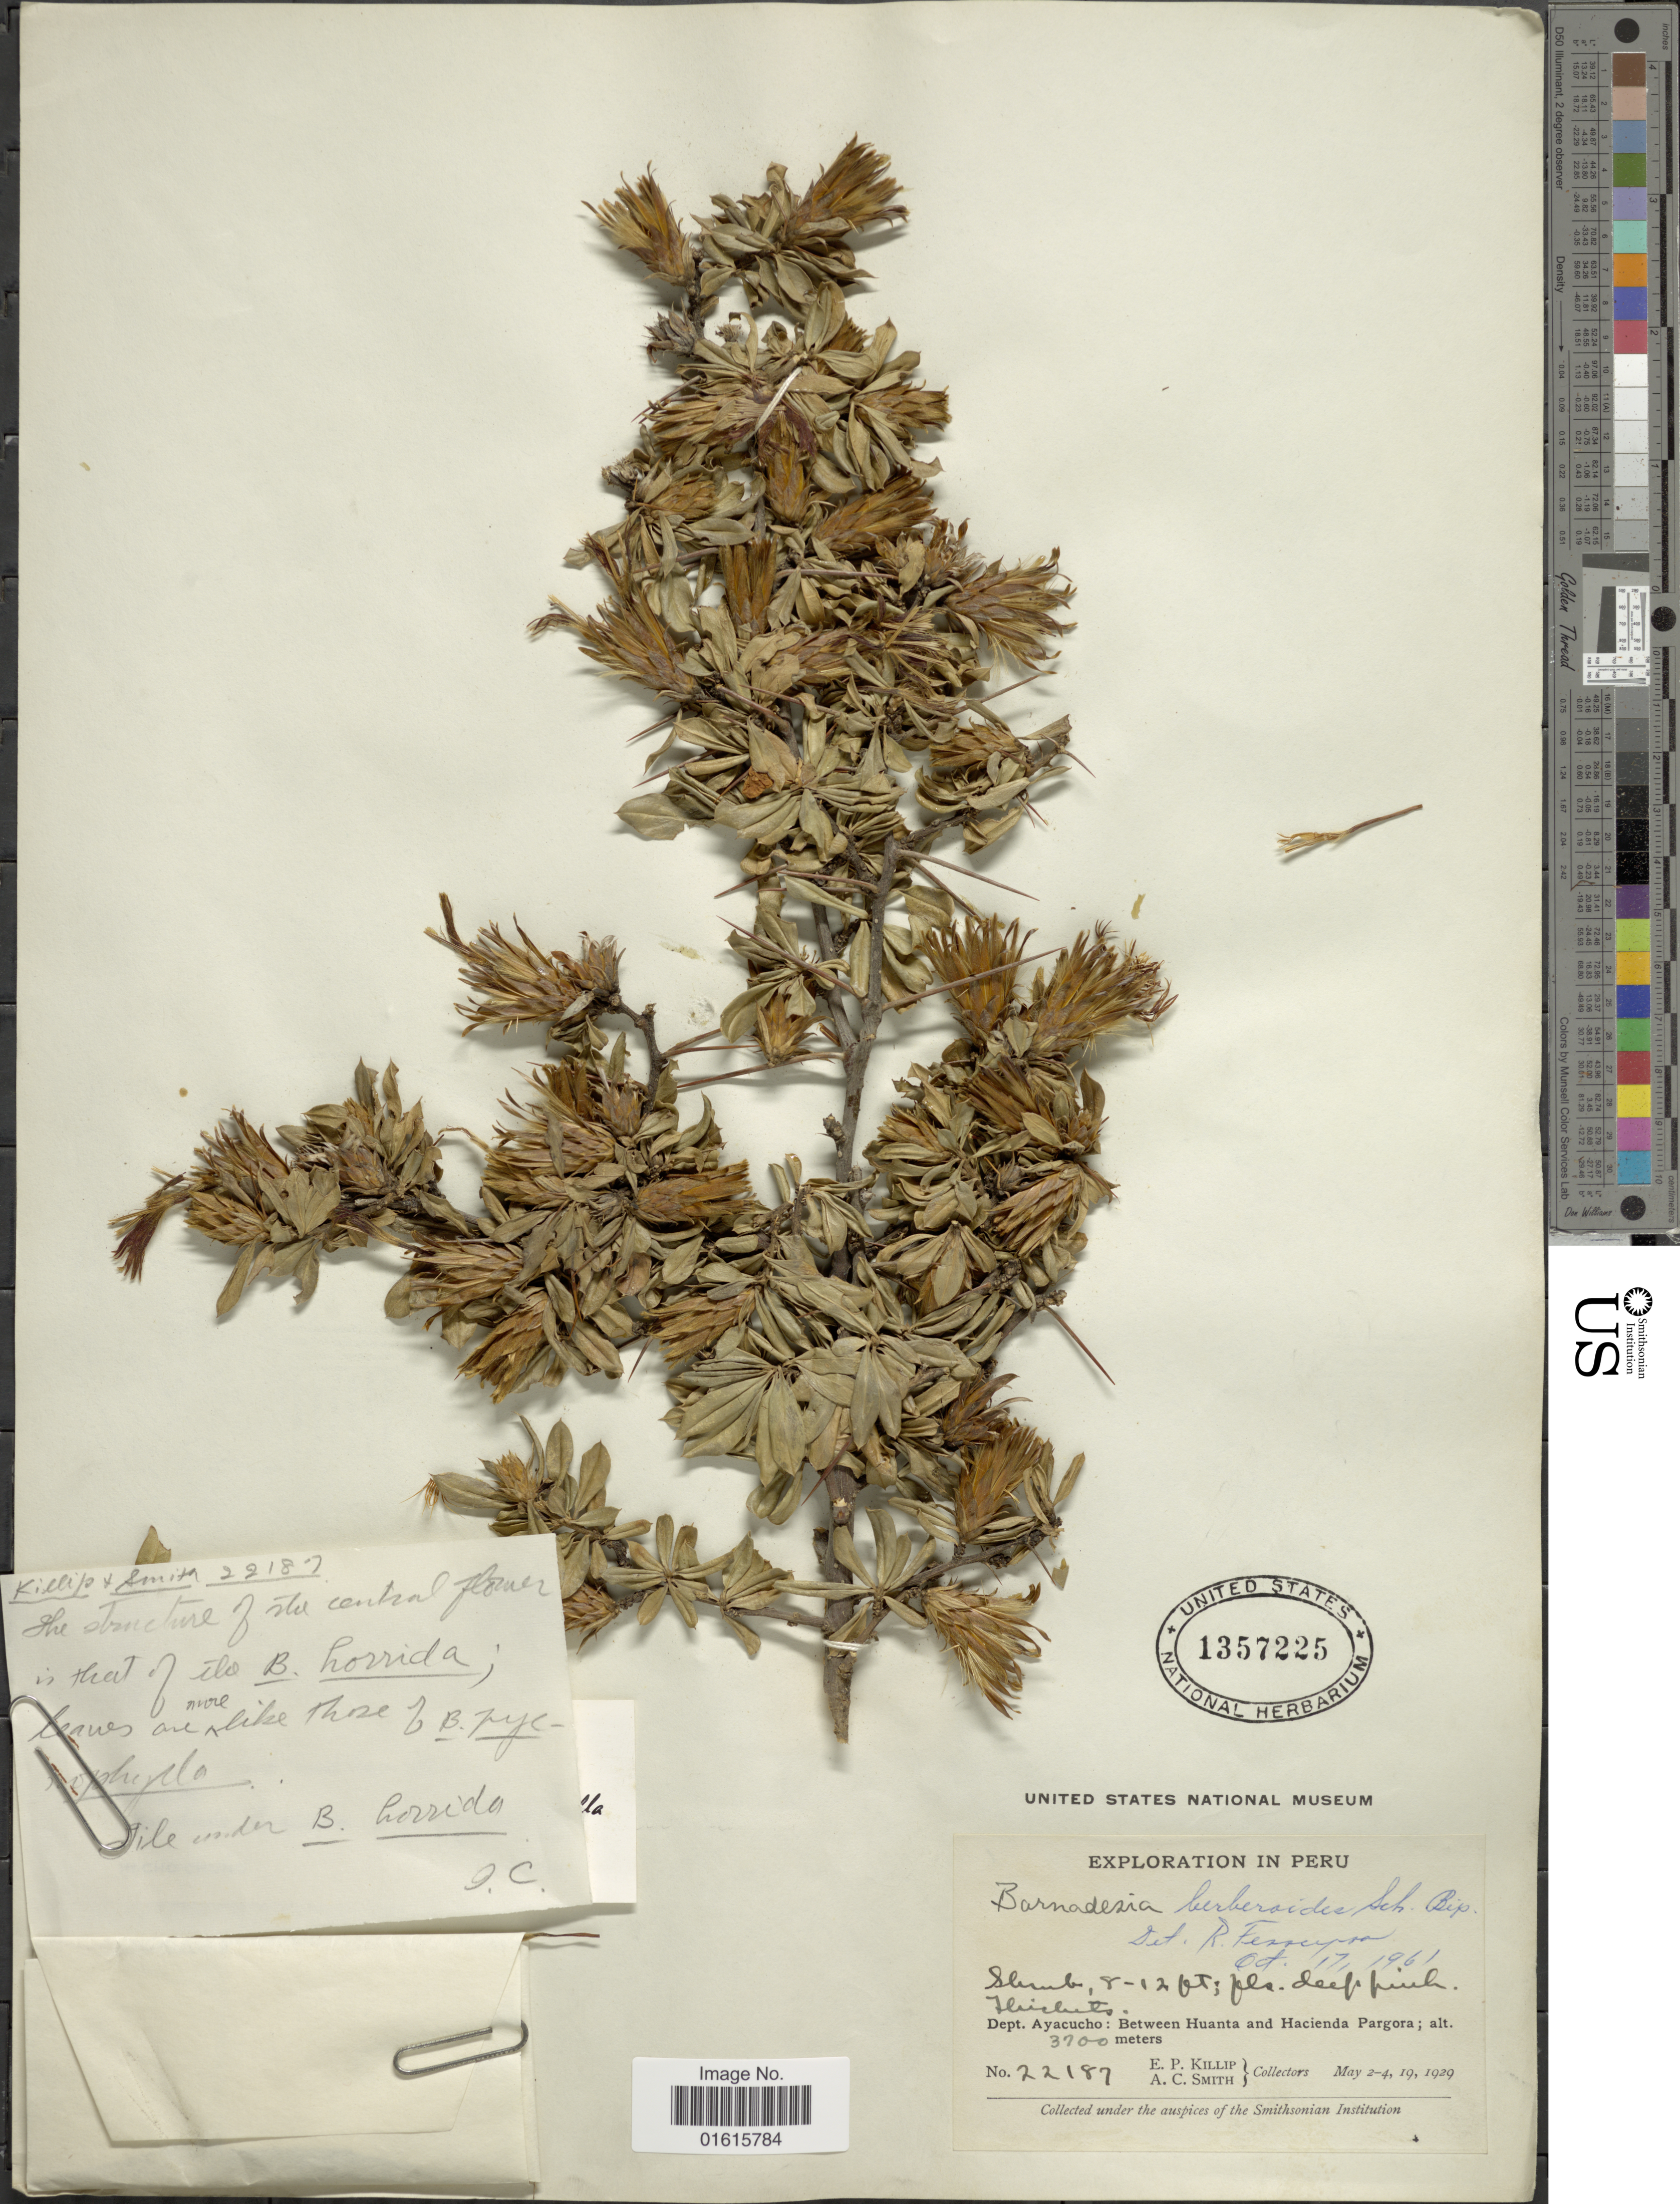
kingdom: Plantae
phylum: Tracheophyta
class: Magnoliopsida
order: Asterales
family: Asteraceae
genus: Barnadesia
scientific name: Barnadesia horrida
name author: Muschl.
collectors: E. P. Killip & A. C. Smith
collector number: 22187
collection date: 1929-05-02/1929-05-19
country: Peru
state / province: Ayacucho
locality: Between Huanta and Hacienda Pargora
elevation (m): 3700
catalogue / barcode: US 1357225